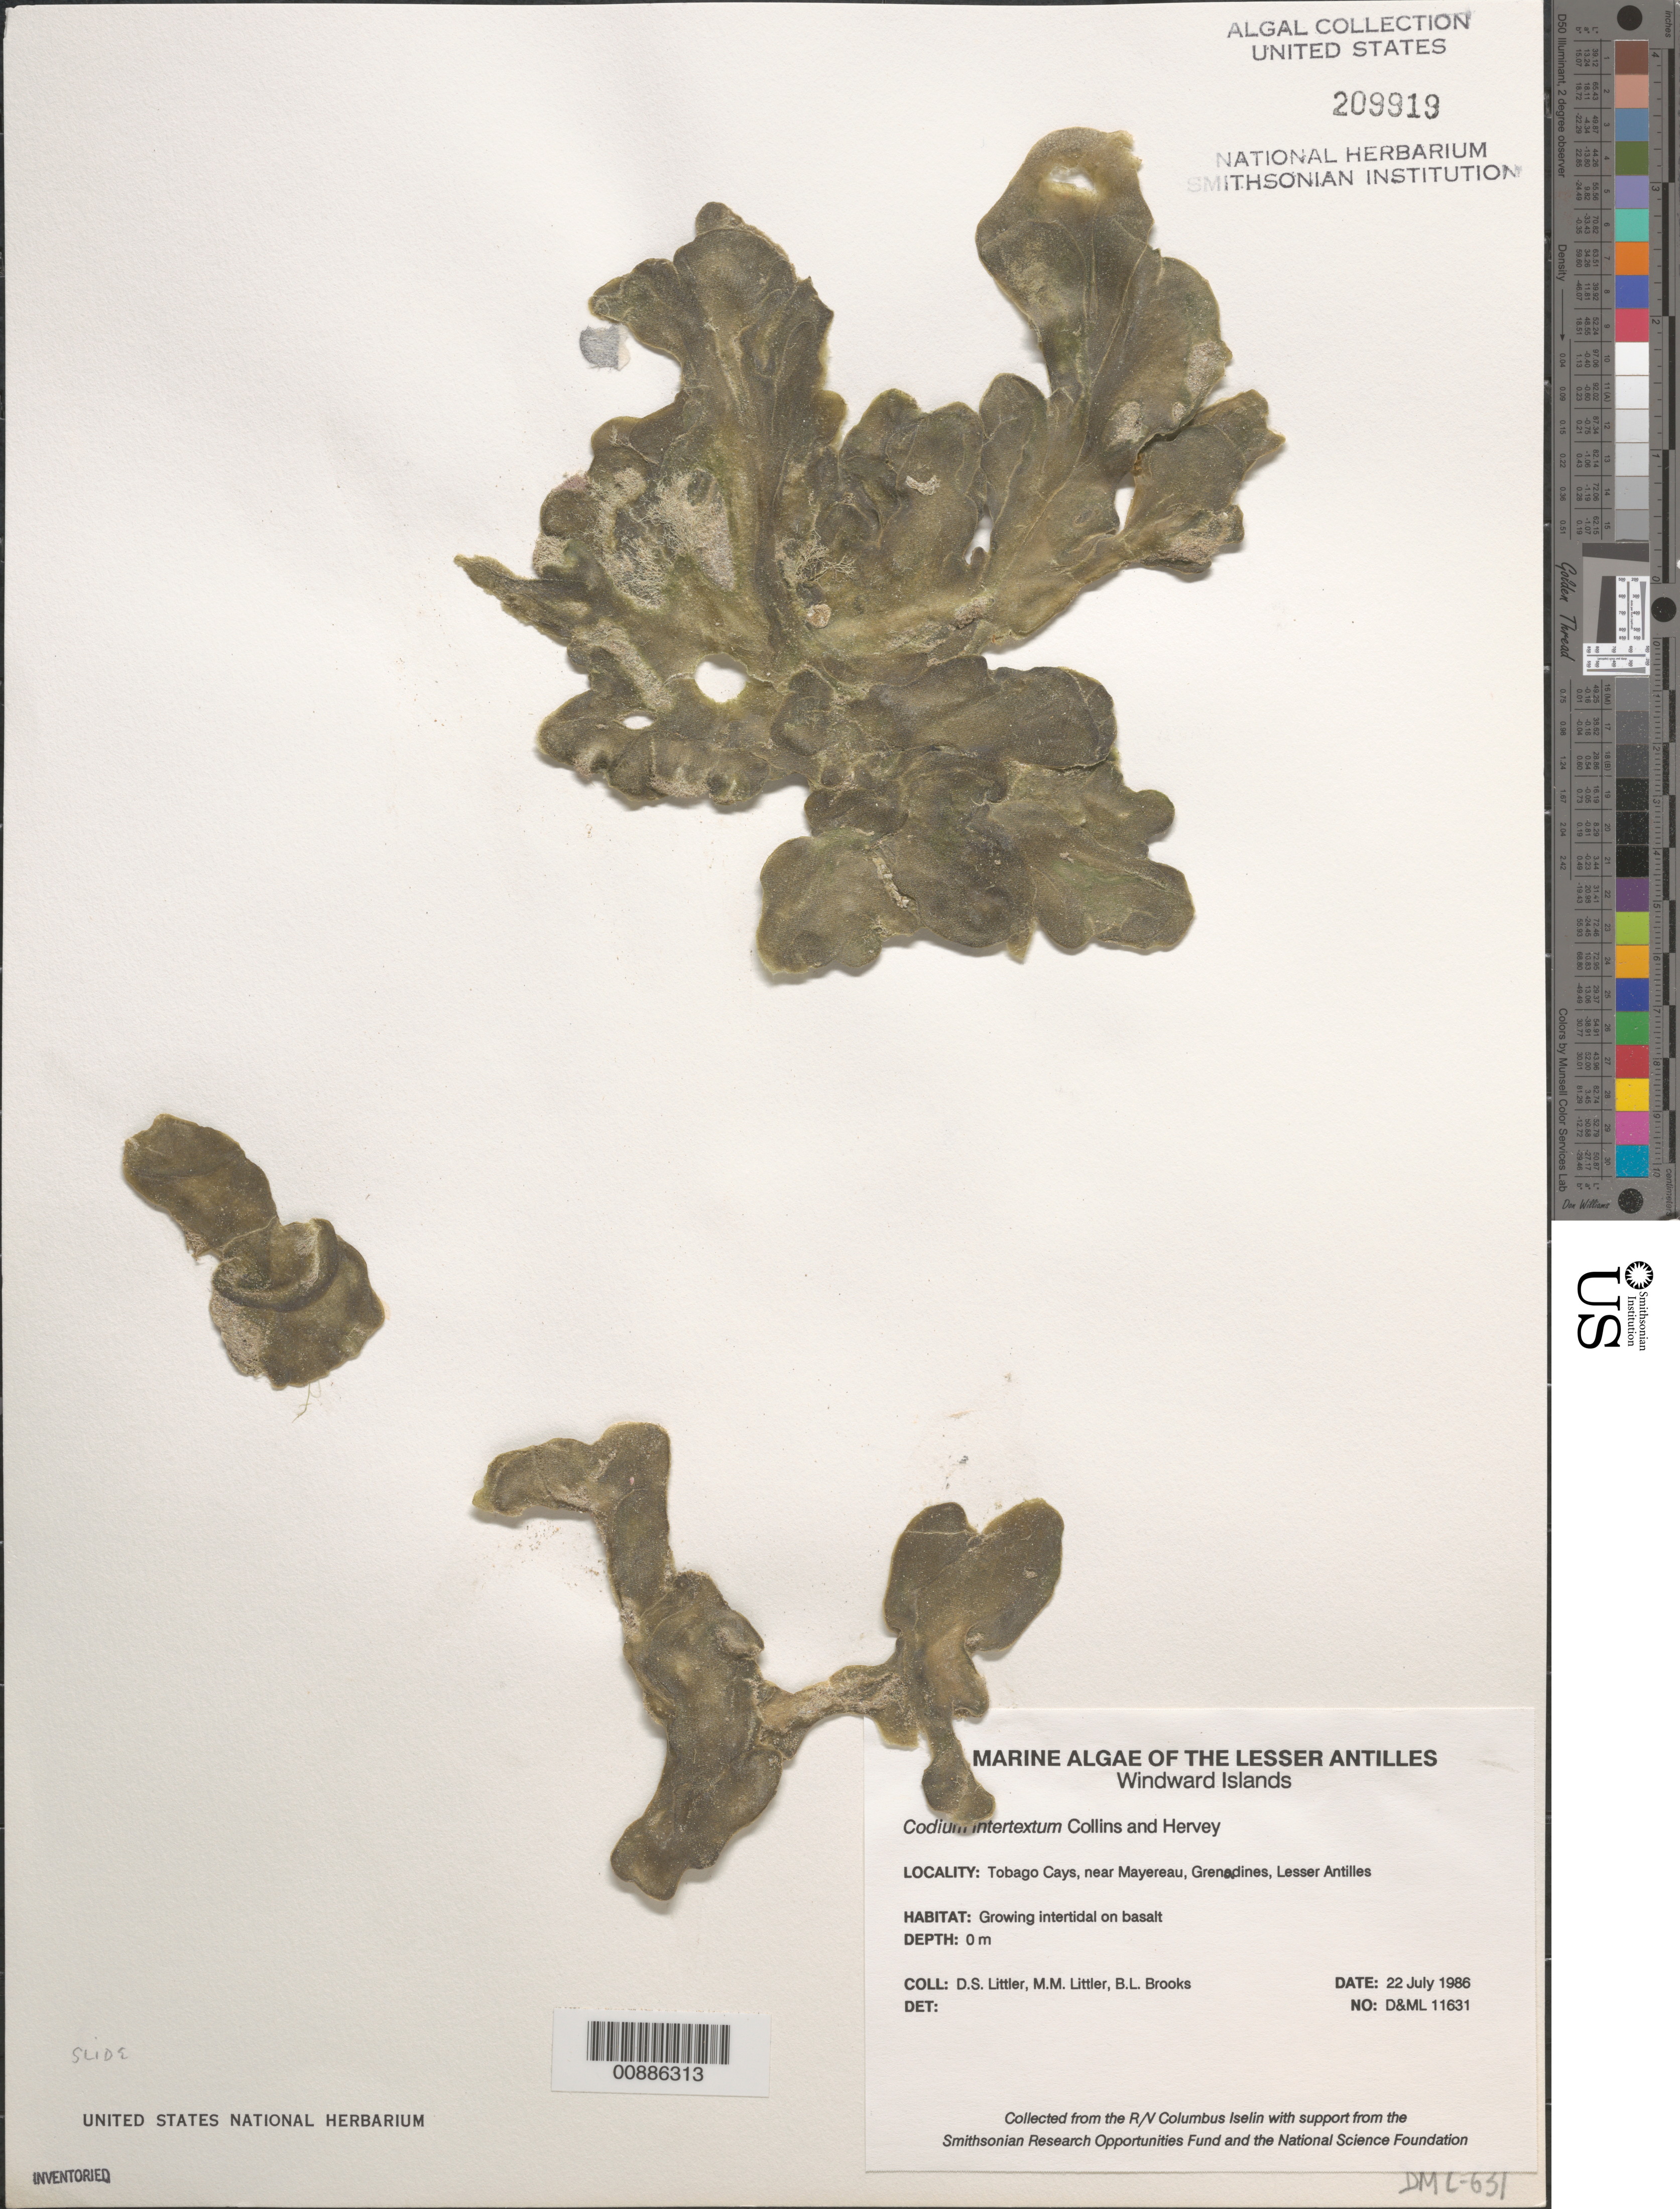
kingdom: Plantae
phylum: Chlorophyta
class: Ulvophyceae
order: Bryopsidales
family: Codiaceae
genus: Codium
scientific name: Codium intertextum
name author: Collins & Herv.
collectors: D. S. Littler, M. M. Littler & B. Brooks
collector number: D&ML 11631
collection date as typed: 22 Jul 1986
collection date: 1986-07-22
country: St. Vincent - Grenadines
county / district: Grenadines Parish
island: Mayreau [Mayereau]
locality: Near Mayreau (Mayereau)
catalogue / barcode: US 209919